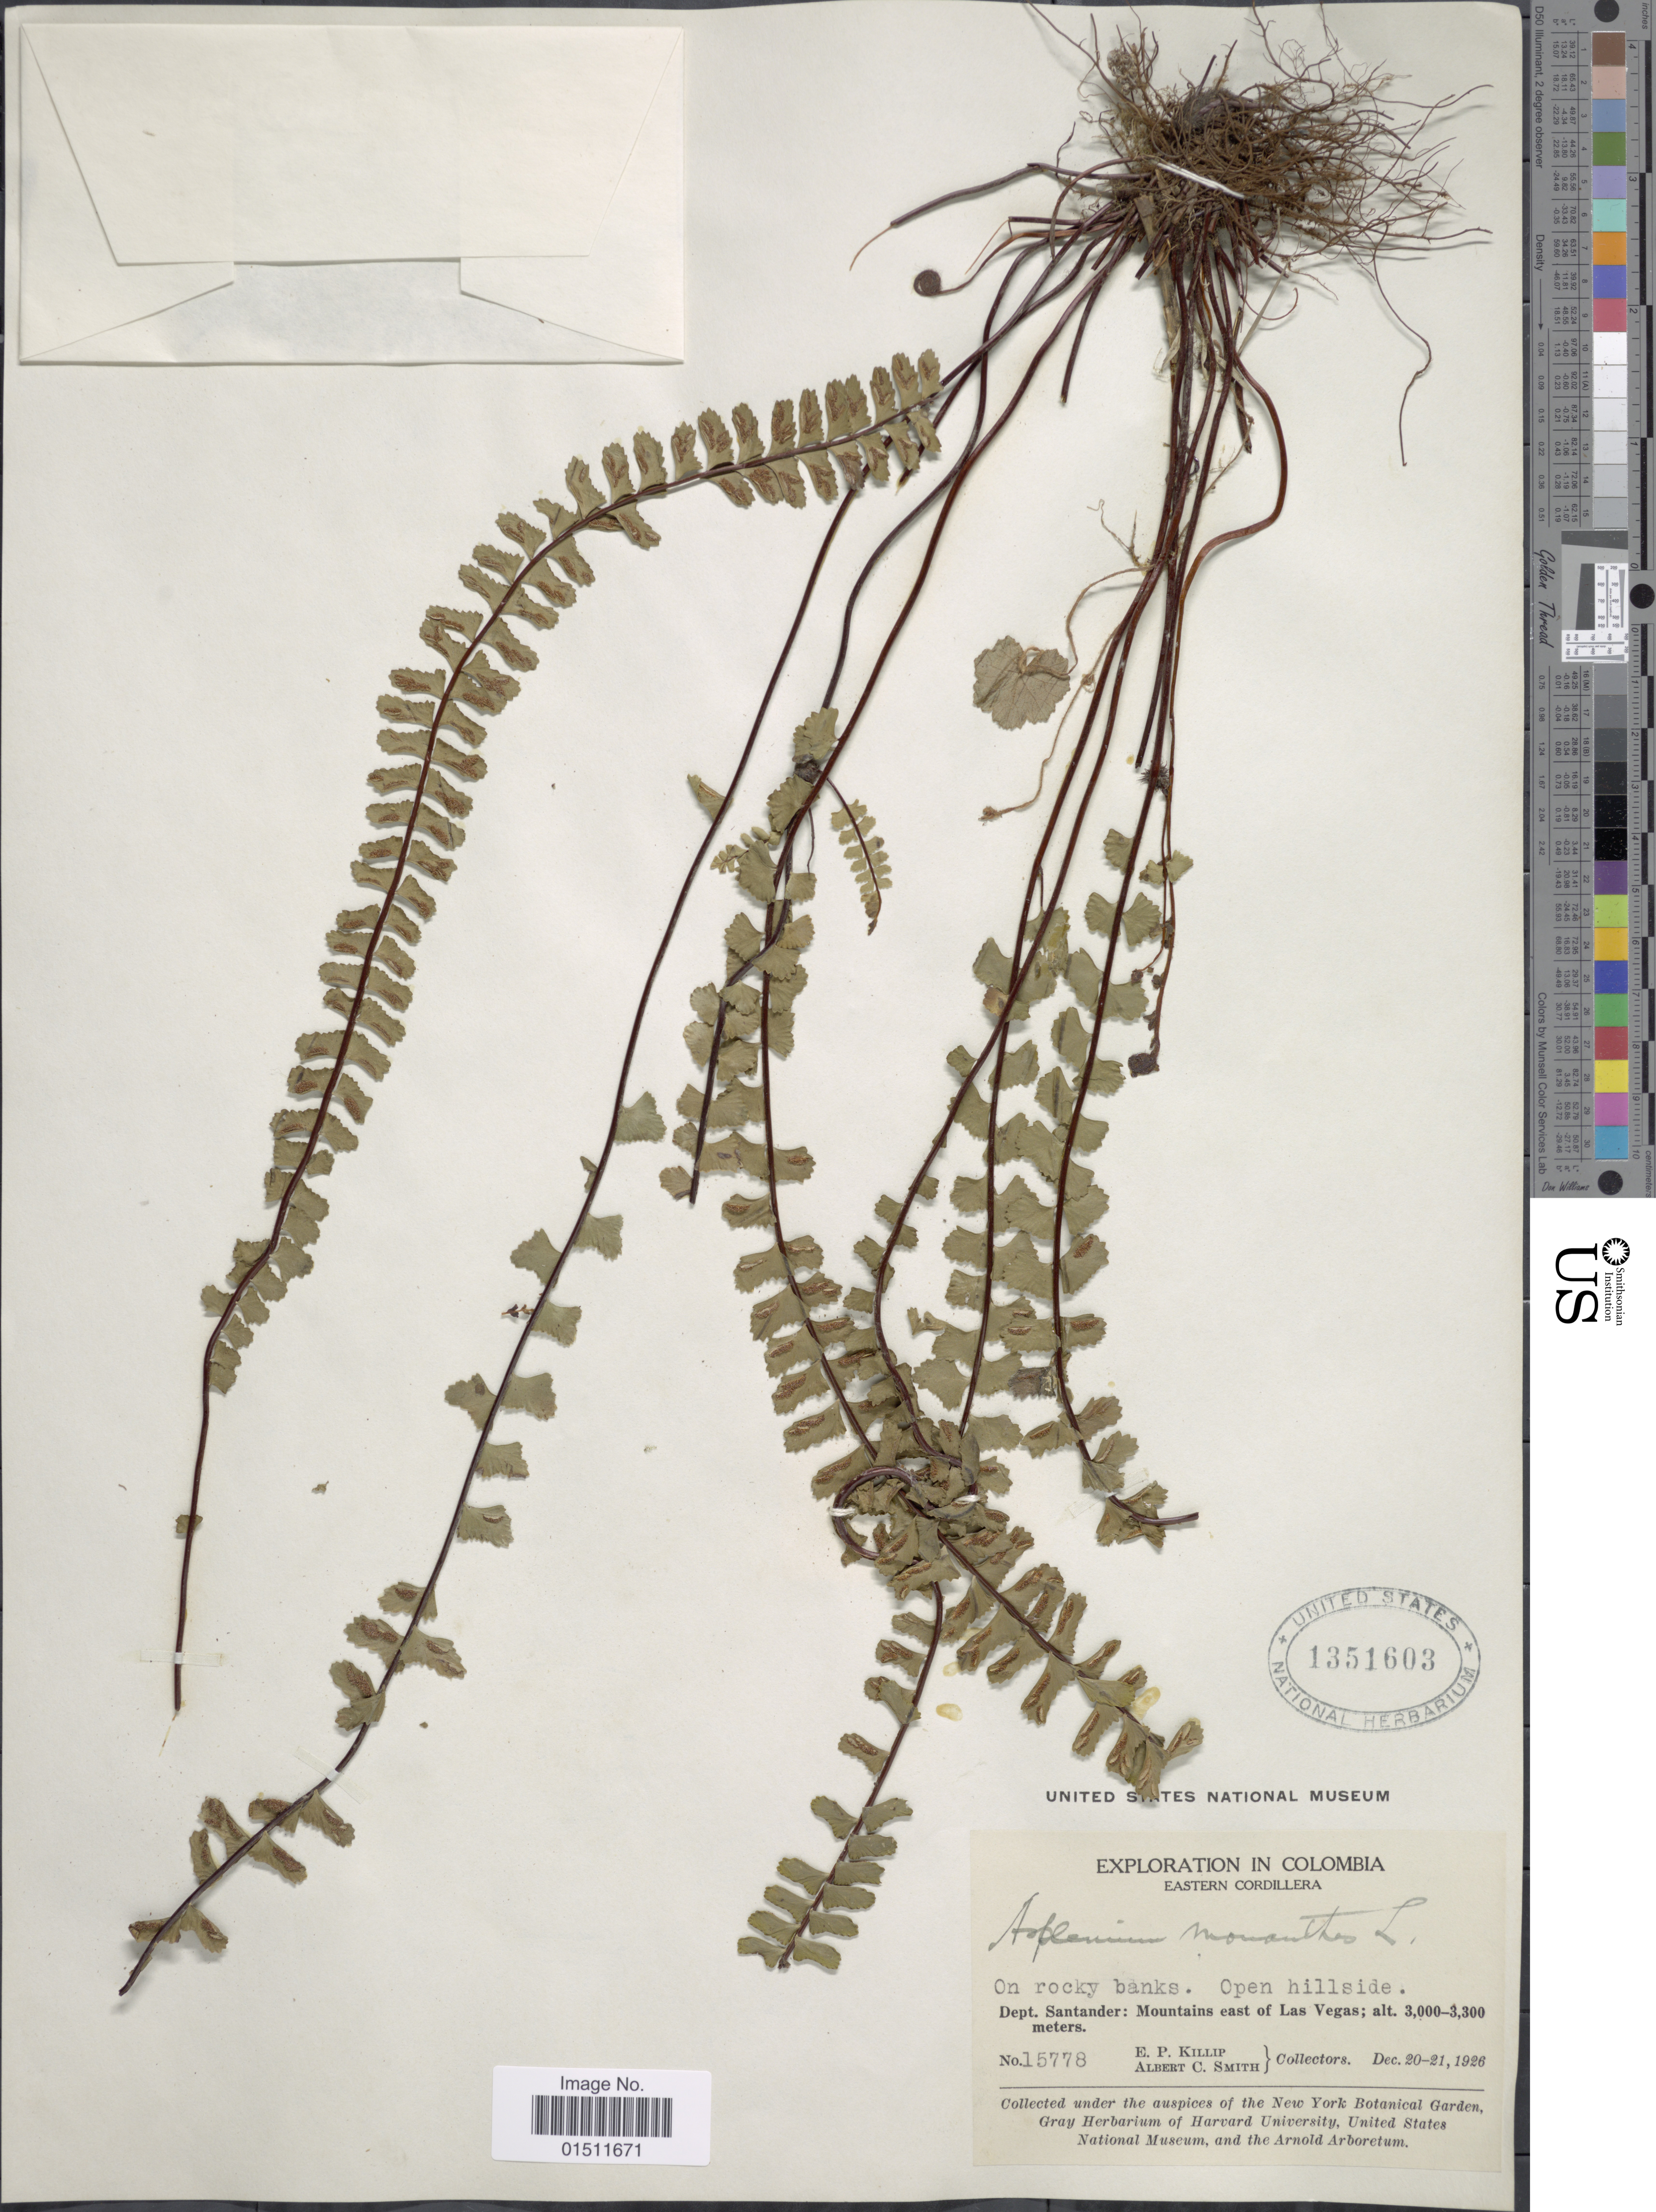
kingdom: Plantae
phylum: Tracheophyta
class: Polypodiopsida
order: Polypodiales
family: Aspleniaceae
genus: Asplenium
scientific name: Asplenium monanthes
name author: L.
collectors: E. P. Killip & A. C. Smith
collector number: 15778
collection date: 1926-12-20/1926-12-21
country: Colombia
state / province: Santander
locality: Eastern Cordillera, dept. Santander: Mountains east of Las Vegas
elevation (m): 3000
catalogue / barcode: US 1351603